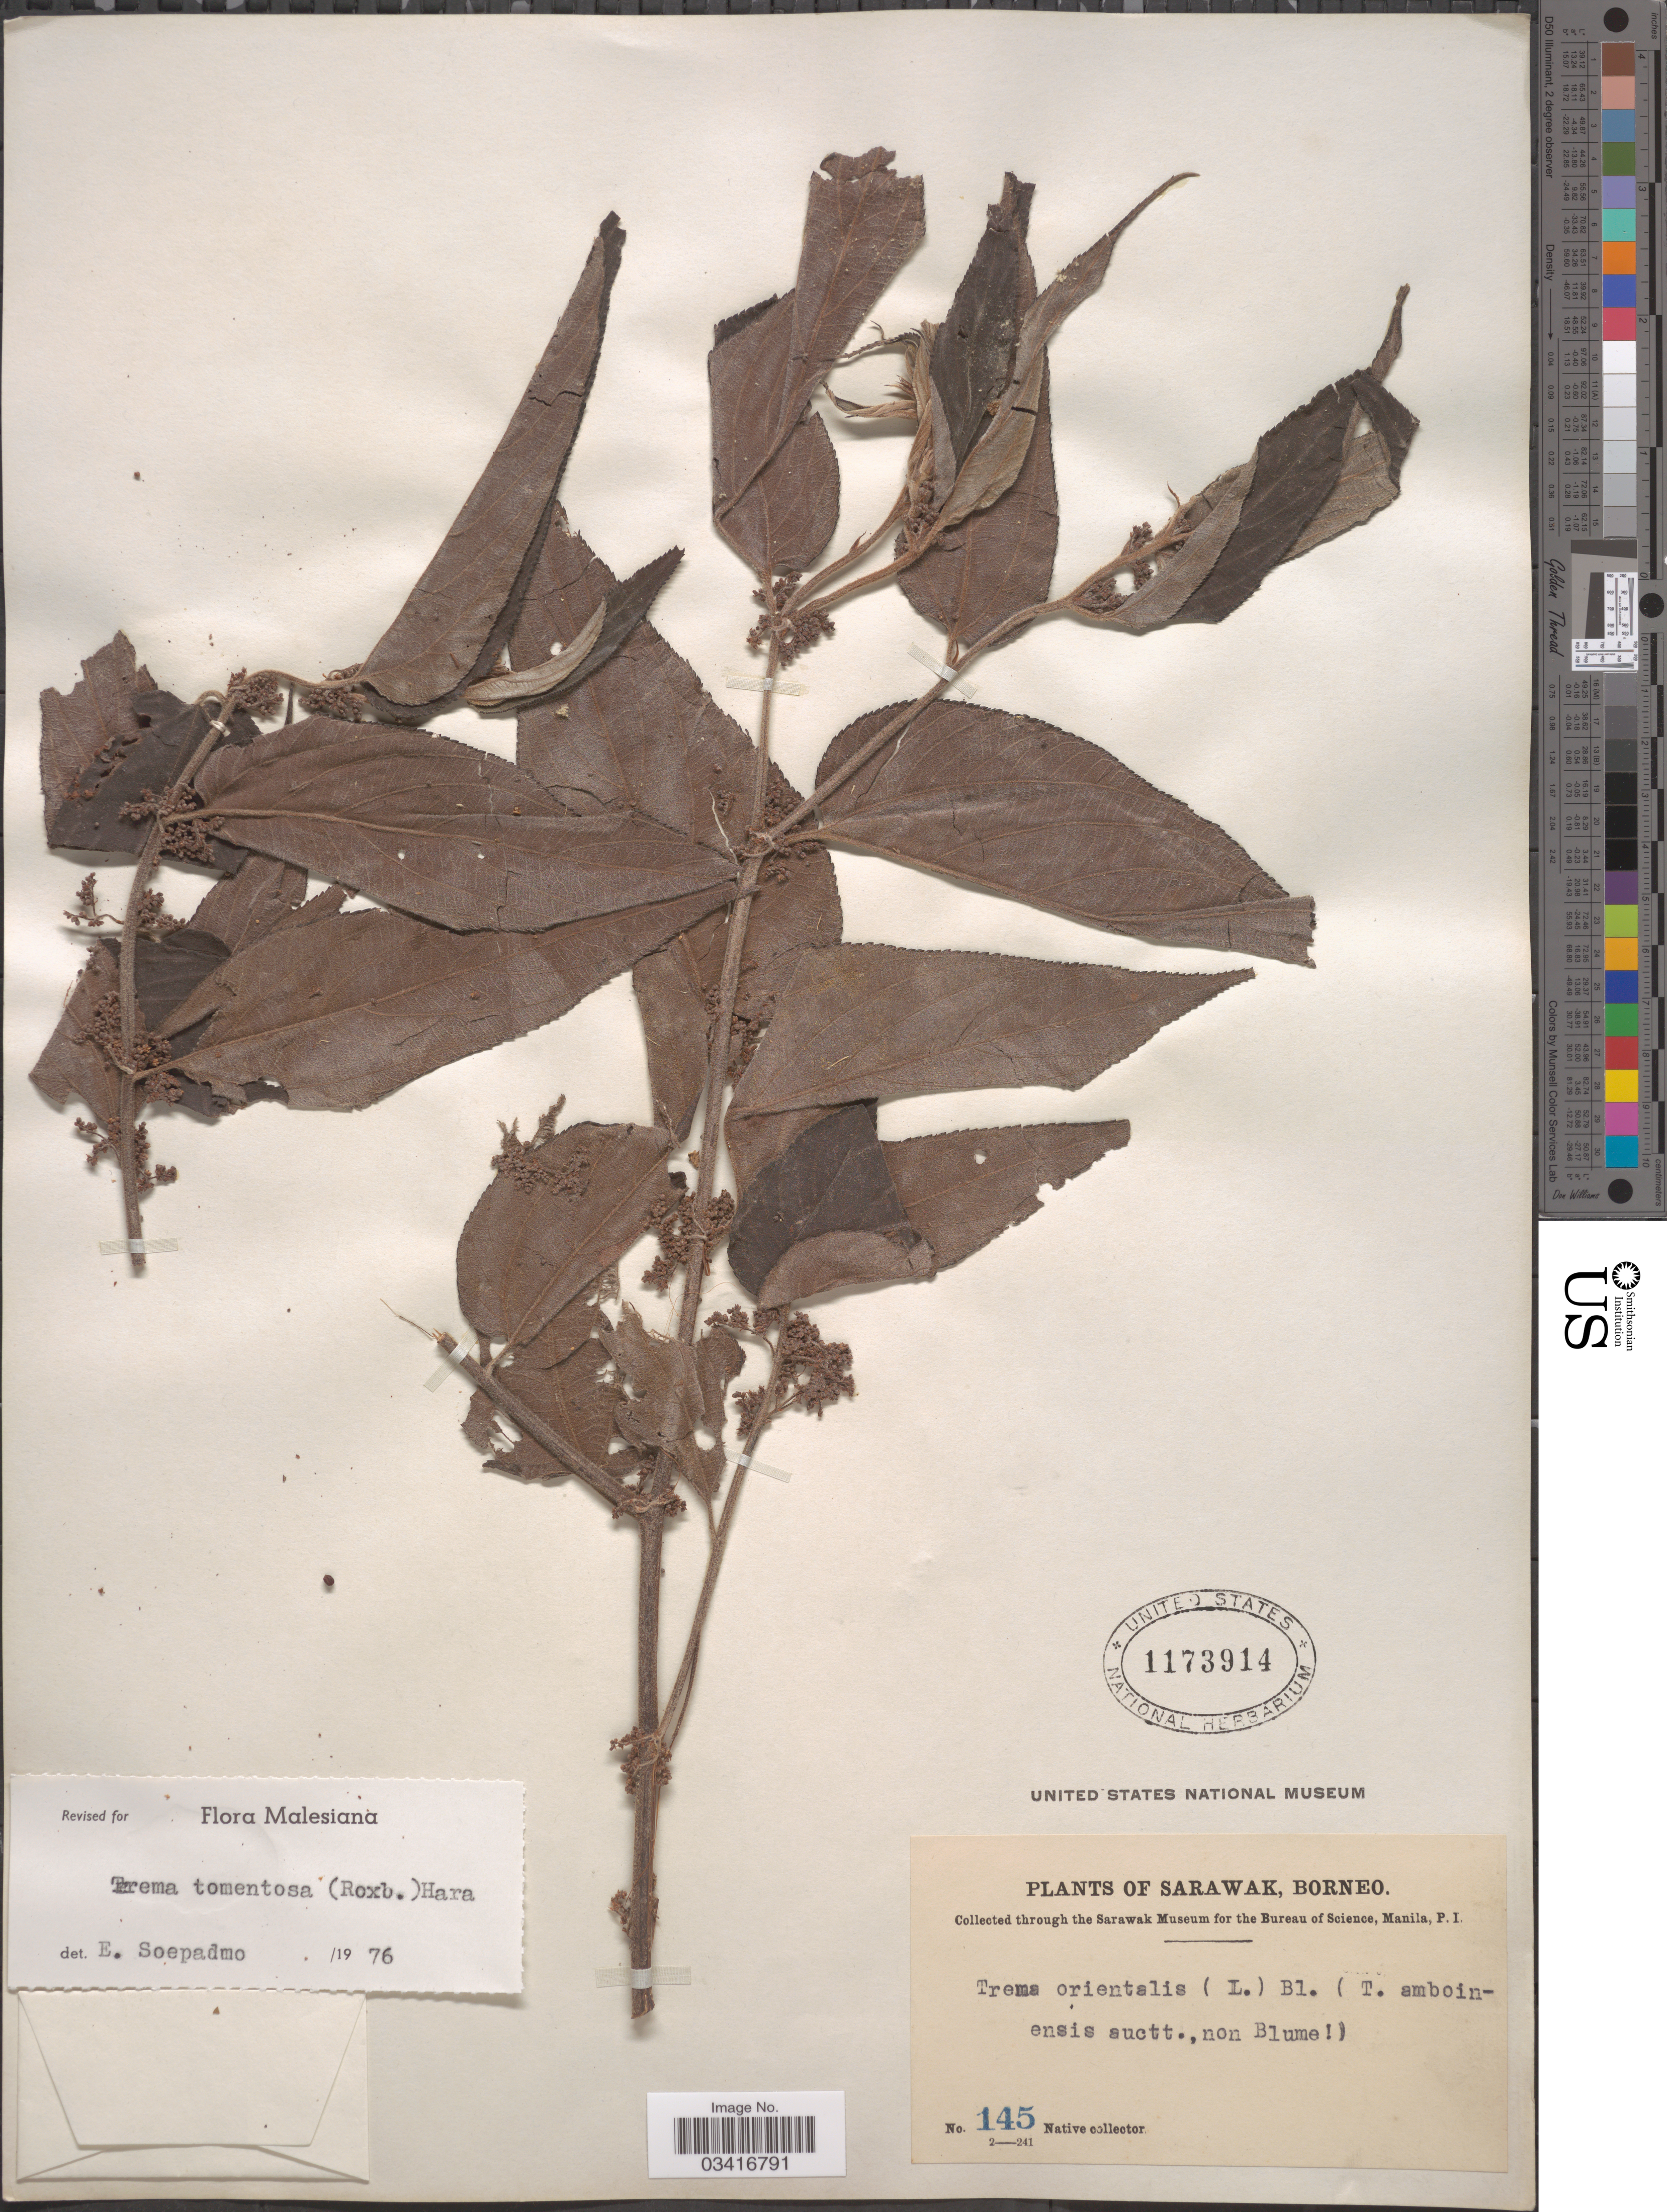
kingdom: Plantae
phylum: Tracheophyta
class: Magnoliopsida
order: Rosales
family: Cannabaceae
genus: Trema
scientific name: Trema tomentosum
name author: (Roxb.) Y. Hara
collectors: Native collector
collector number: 145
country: Malaysia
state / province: Sarawak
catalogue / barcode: US 1173914